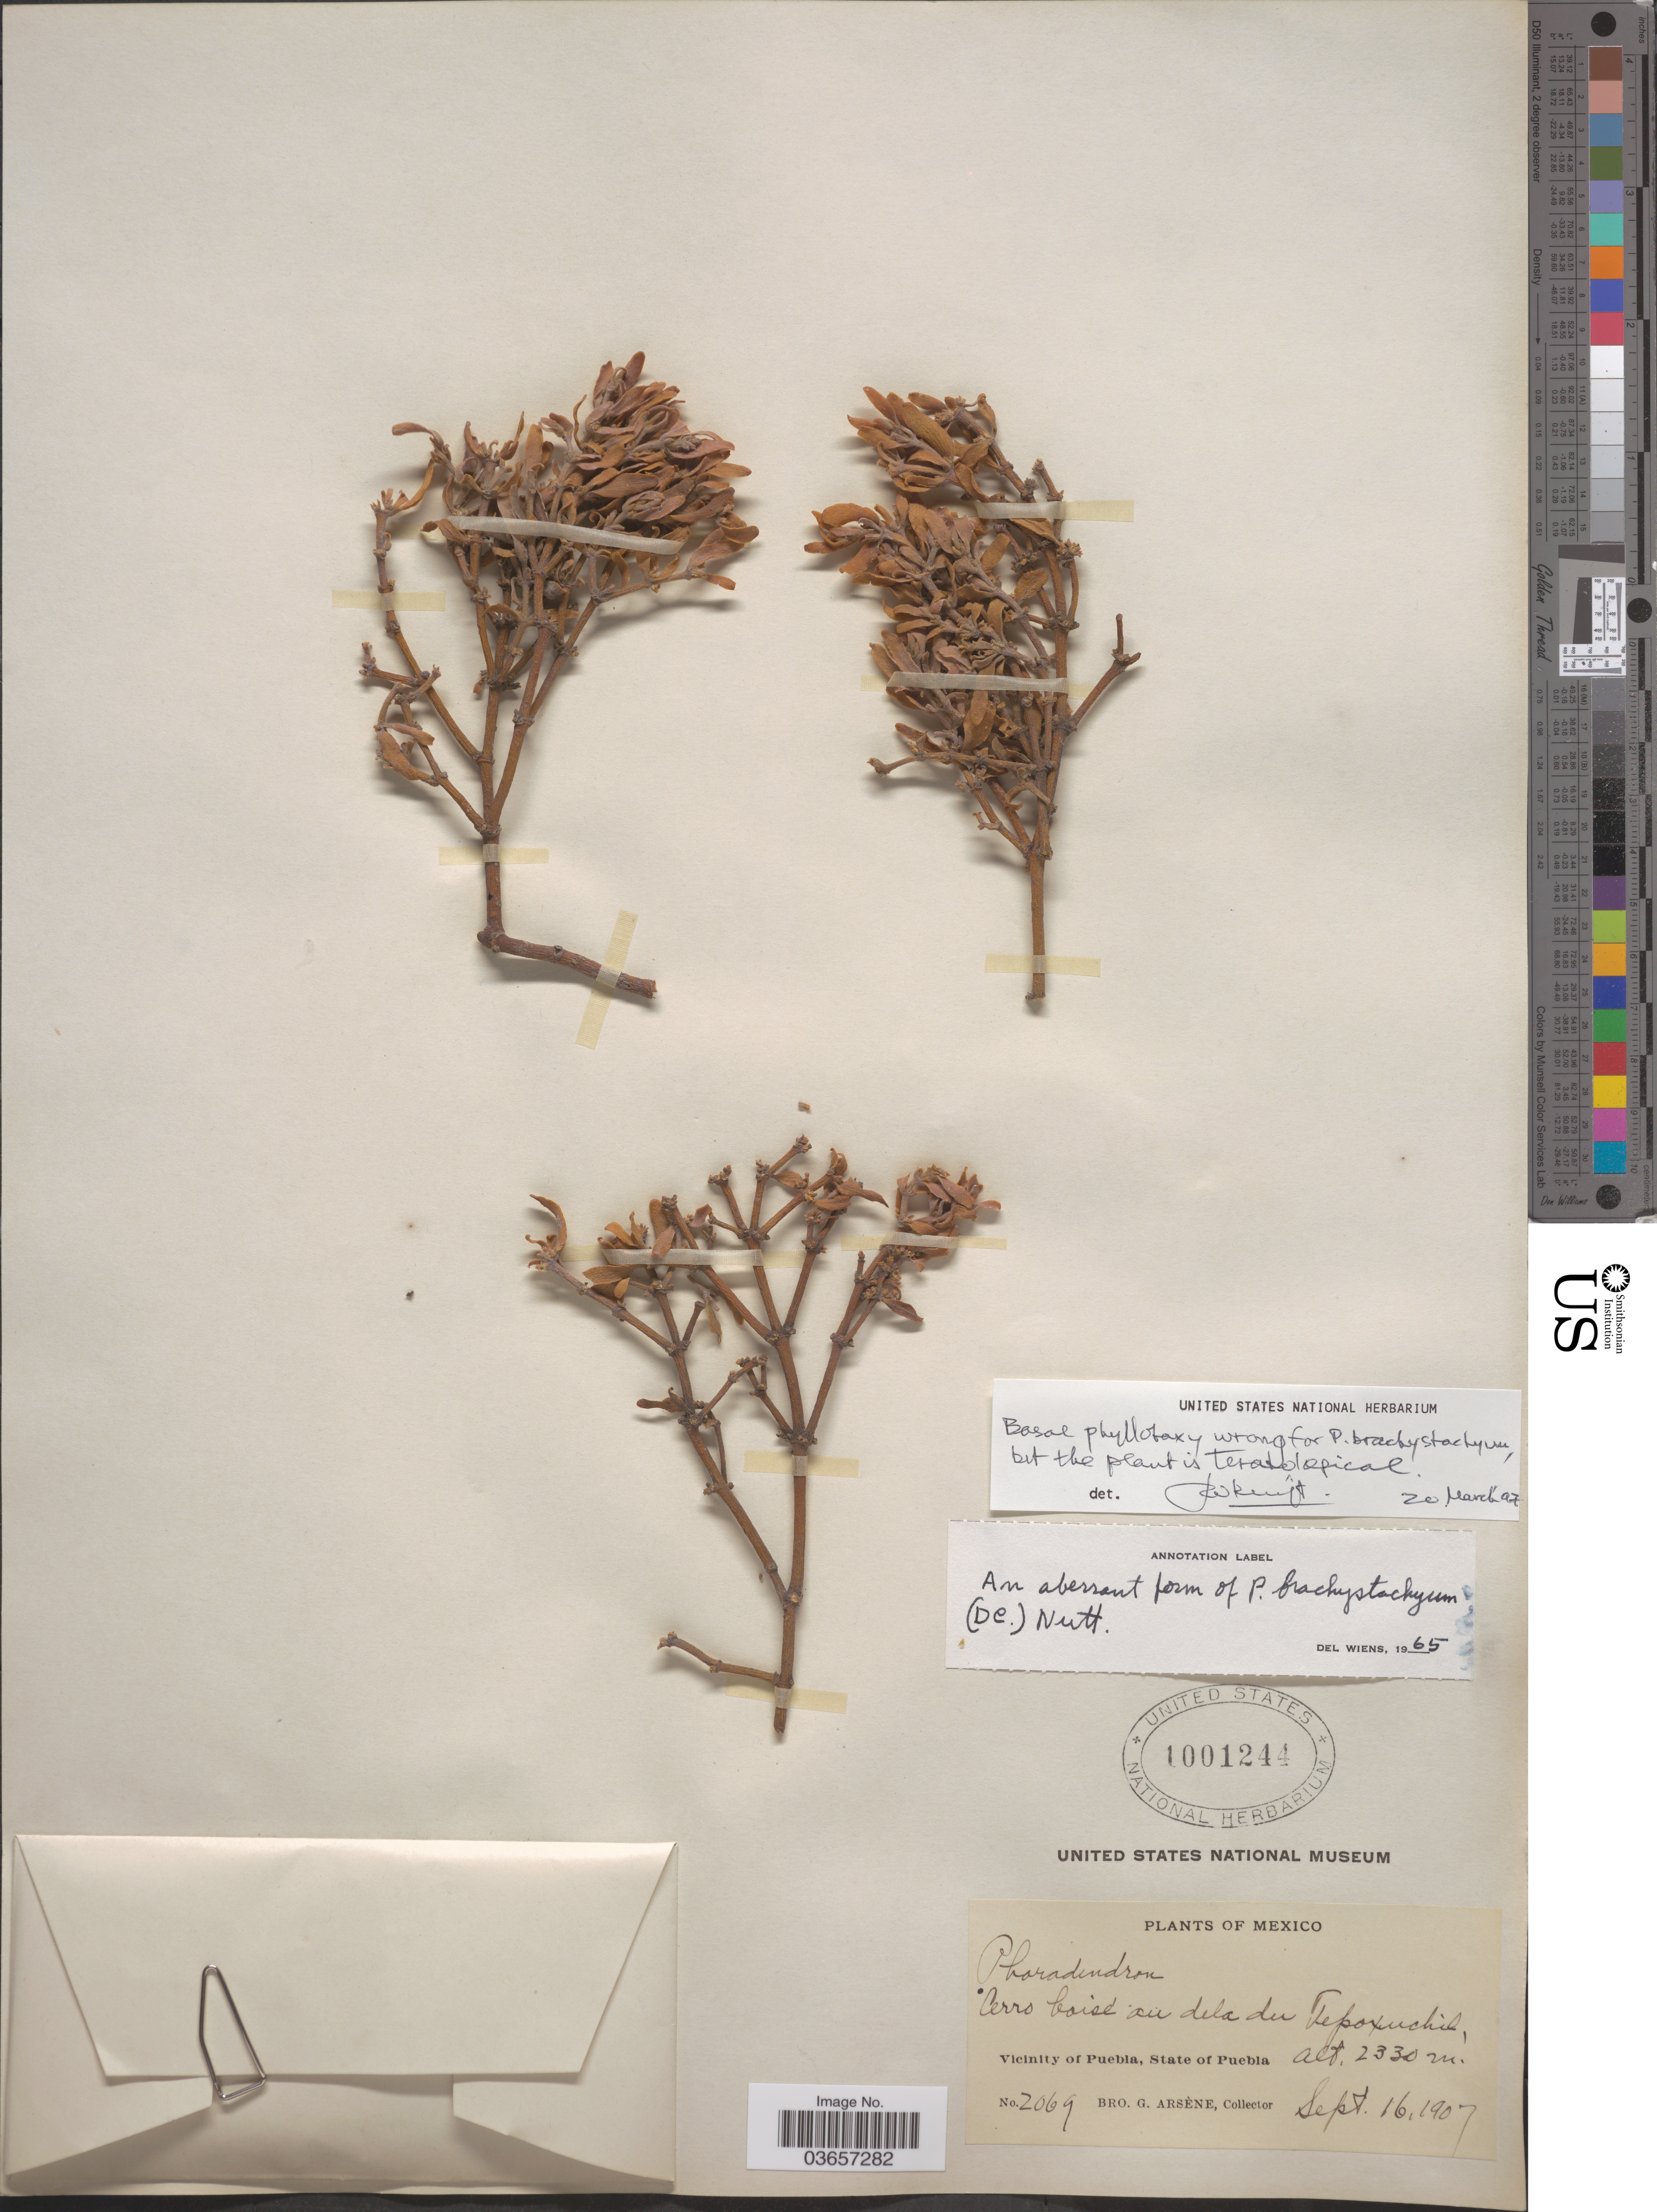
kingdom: Plantae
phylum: Tracheophyta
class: Magnoliopsida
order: Santalales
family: Viscaceae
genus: Phoradendron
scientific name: Phoradendron brachystachyum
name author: (DC.) Oliv.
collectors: Bro. G. Arsène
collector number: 2069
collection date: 1907-09-16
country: Mexico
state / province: Puebla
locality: Cerro boisé au dela du Tepoxuchil. Vicinity of Puebla.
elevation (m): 2330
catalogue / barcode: US 1001244